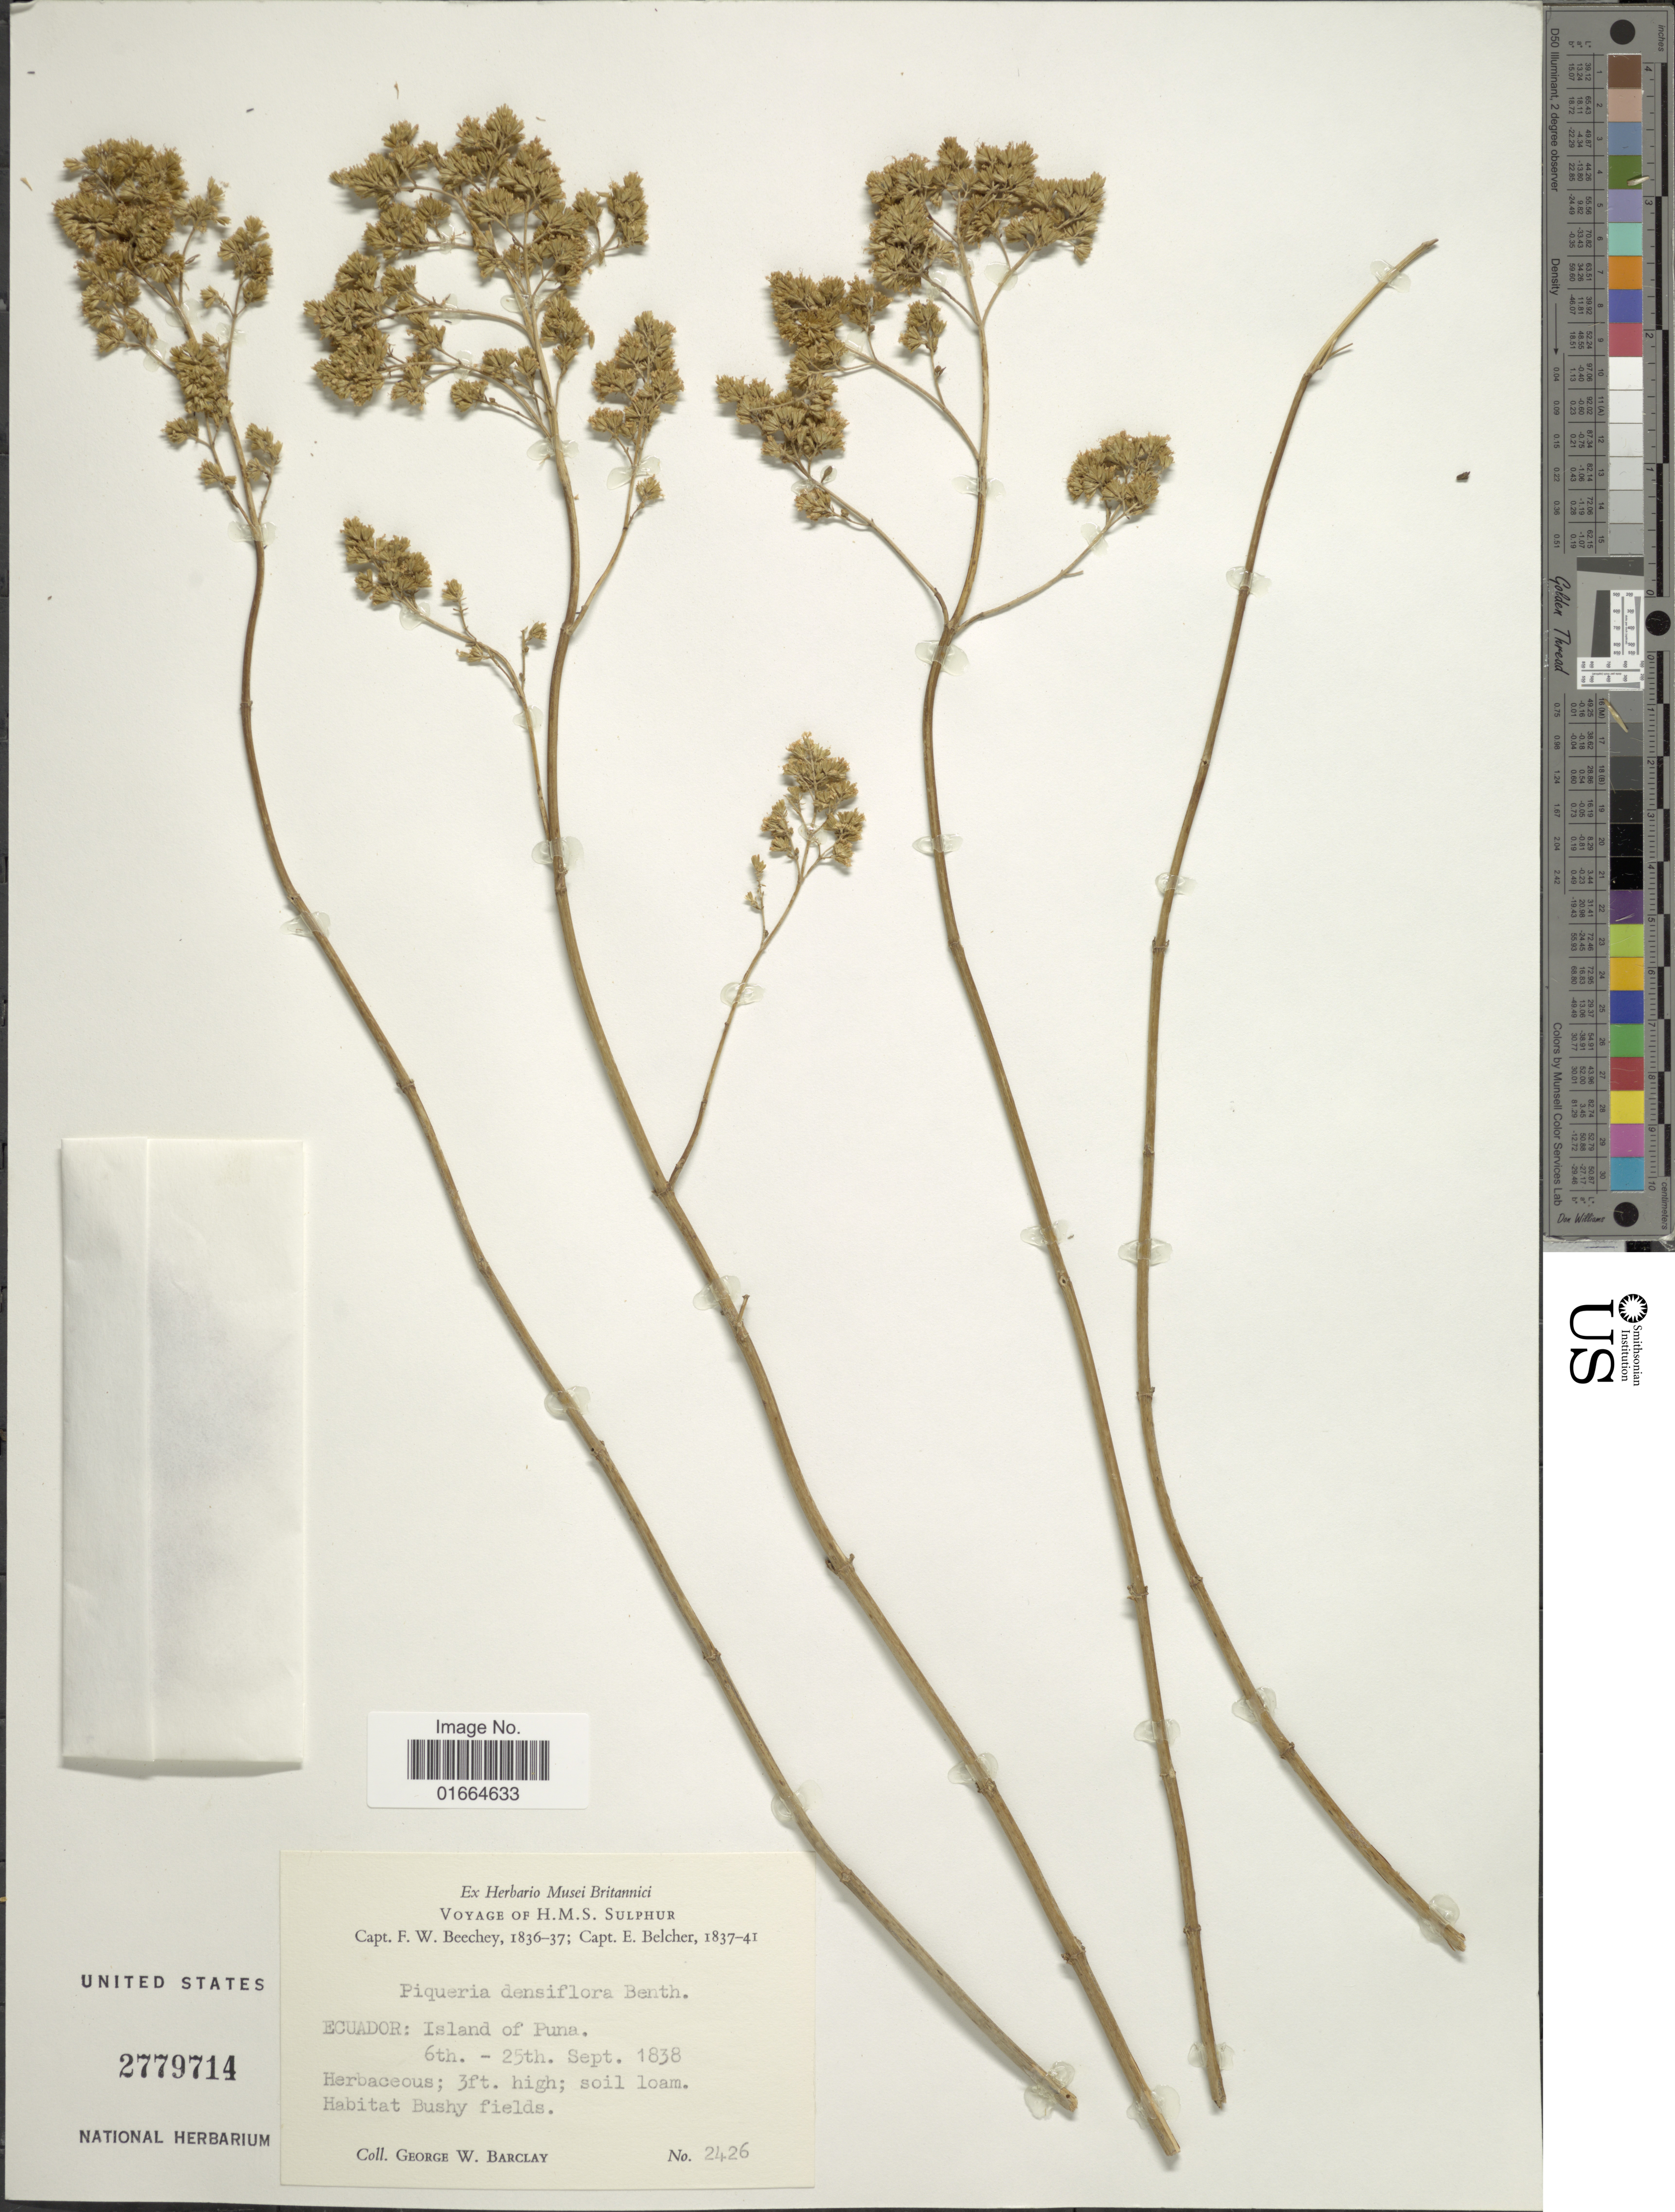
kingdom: Plantae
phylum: Tracheophyta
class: Magnoliopsida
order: Asterales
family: Asteraceae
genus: Ophryosporus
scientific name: Ophryosporus densiflorus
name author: (Benth.) R.M. King & H. Rob.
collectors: G. W. Barclay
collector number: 2426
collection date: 1838-09-06/1938-09-25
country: Ecuador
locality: Ecuador: Island of Puna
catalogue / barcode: US 2779714